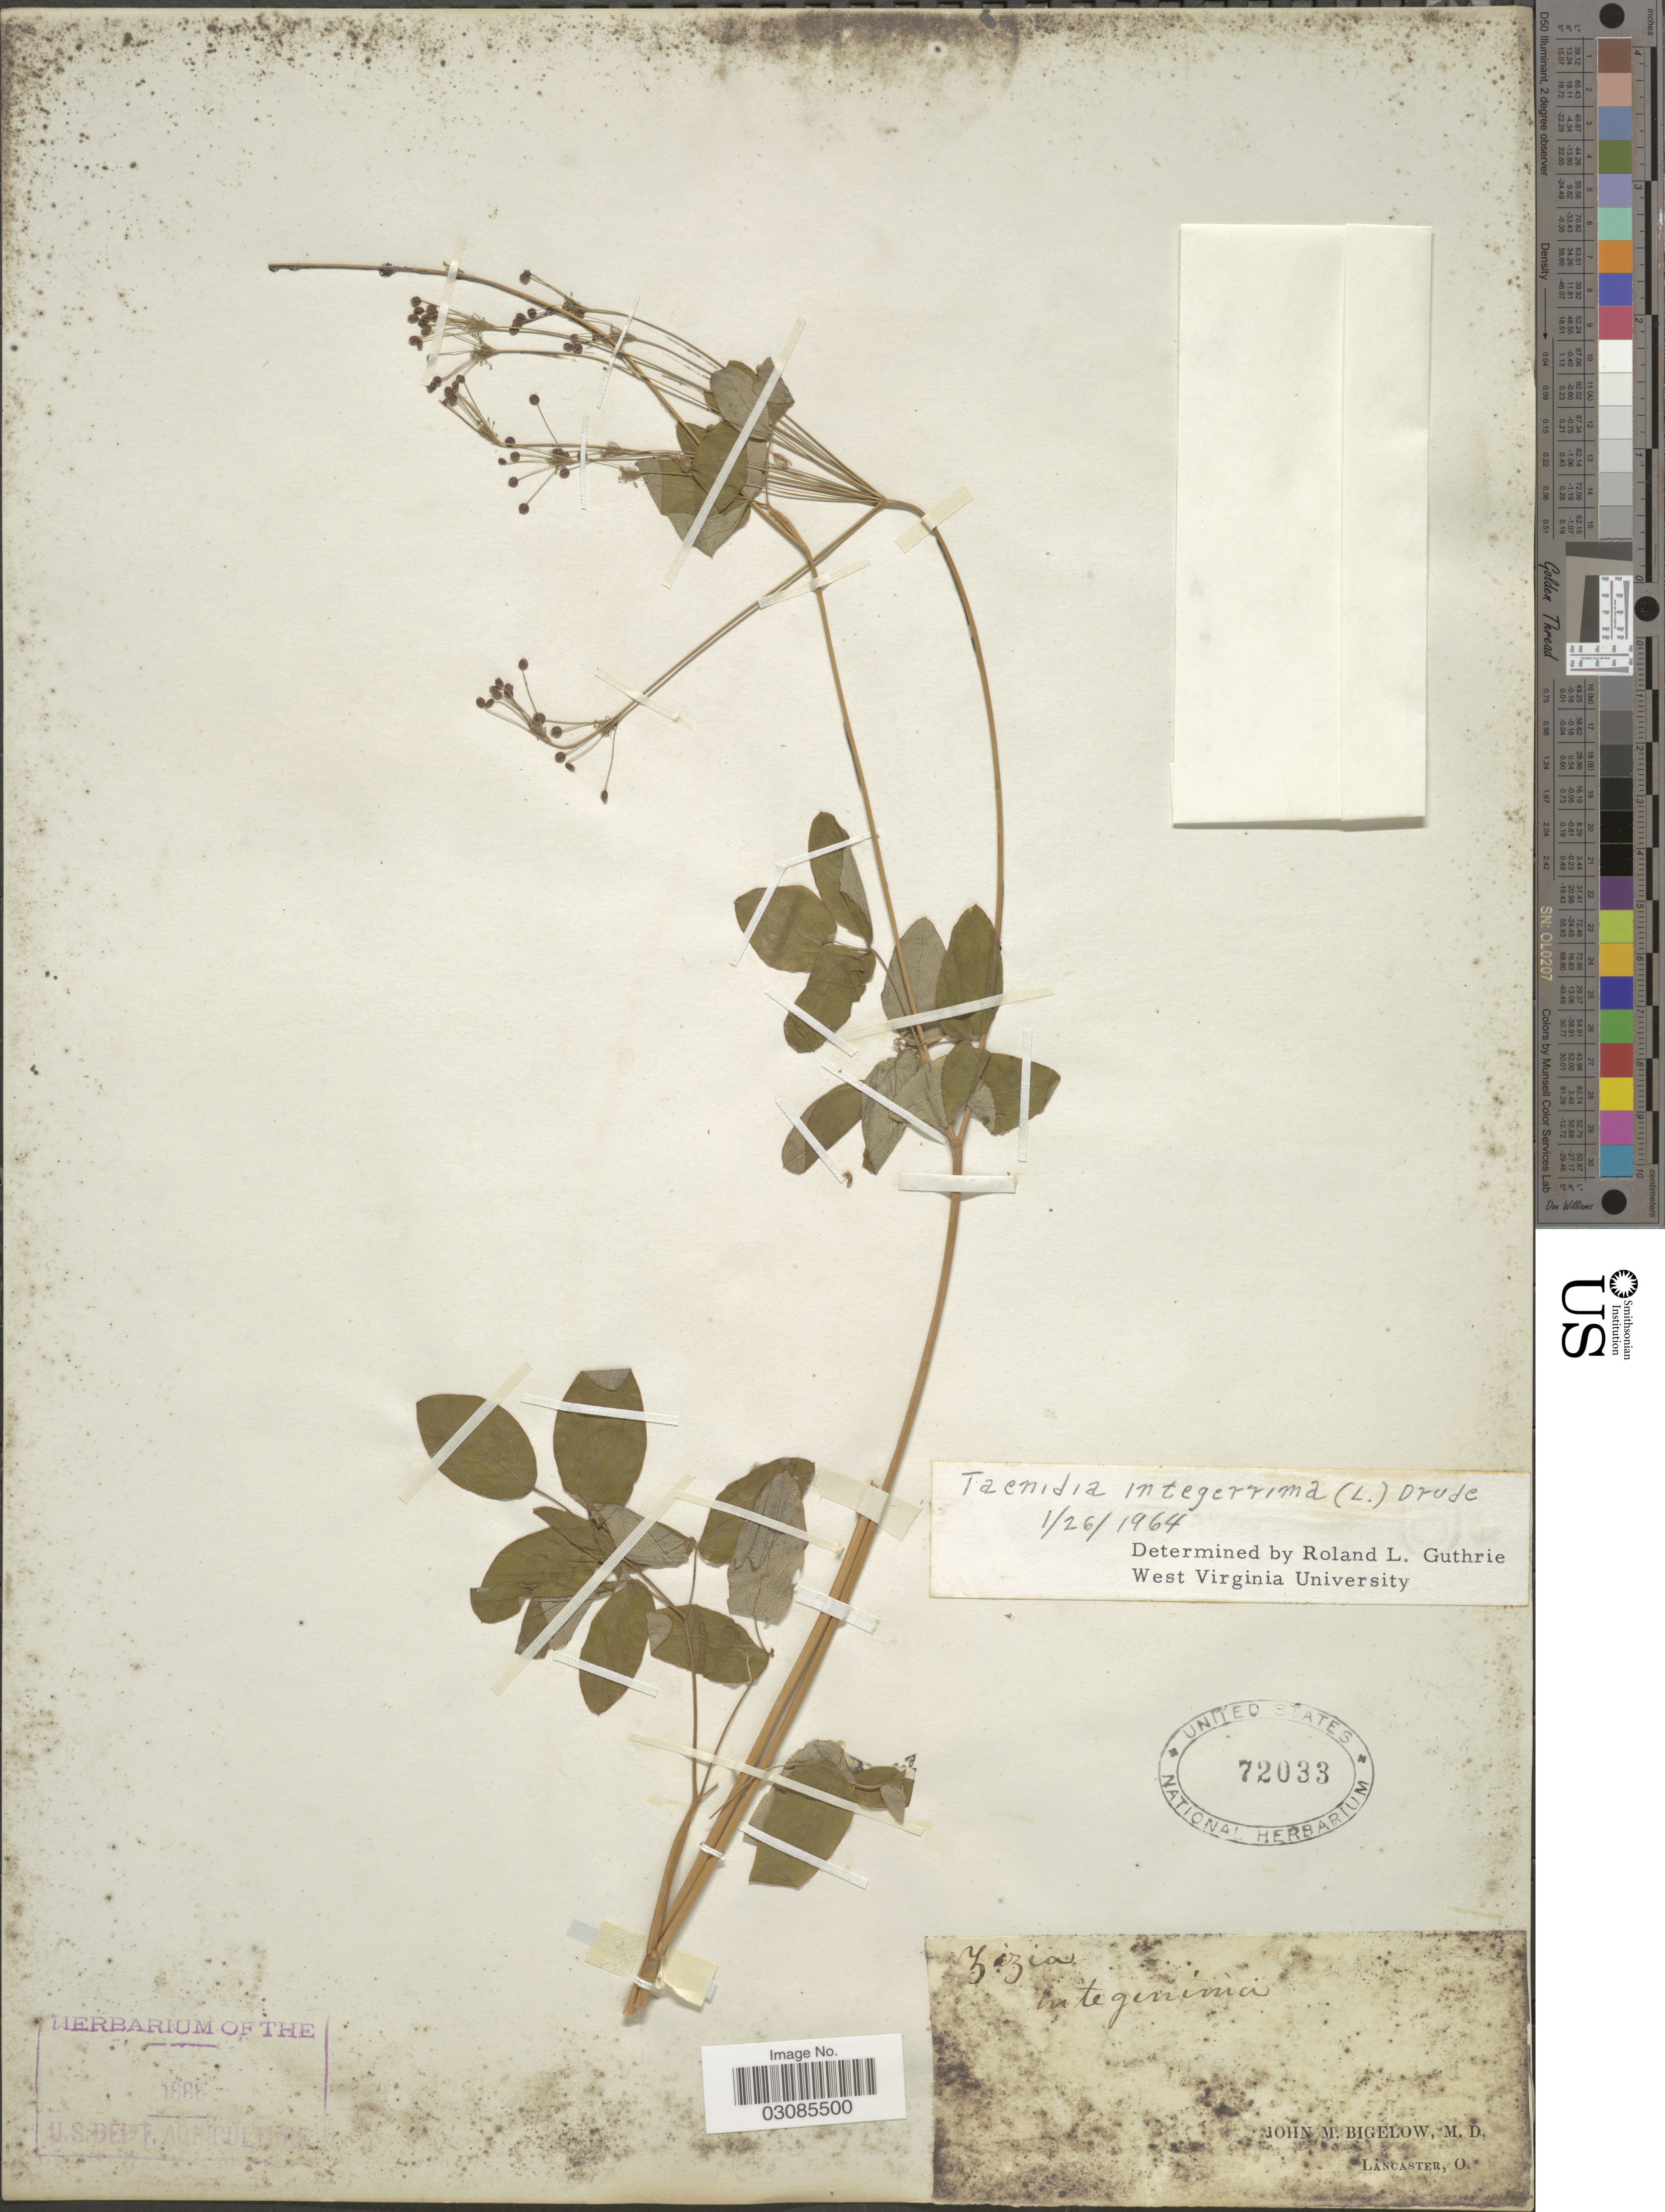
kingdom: Plantae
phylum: Tracheophyta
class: Magnoliopsida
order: Apiales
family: Apiaceae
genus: Taenidia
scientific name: Taenidia integerrima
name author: (L.) Drude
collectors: J. M. Bigelow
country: United States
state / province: Ohio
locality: Lancaster, O.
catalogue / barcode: US 72033